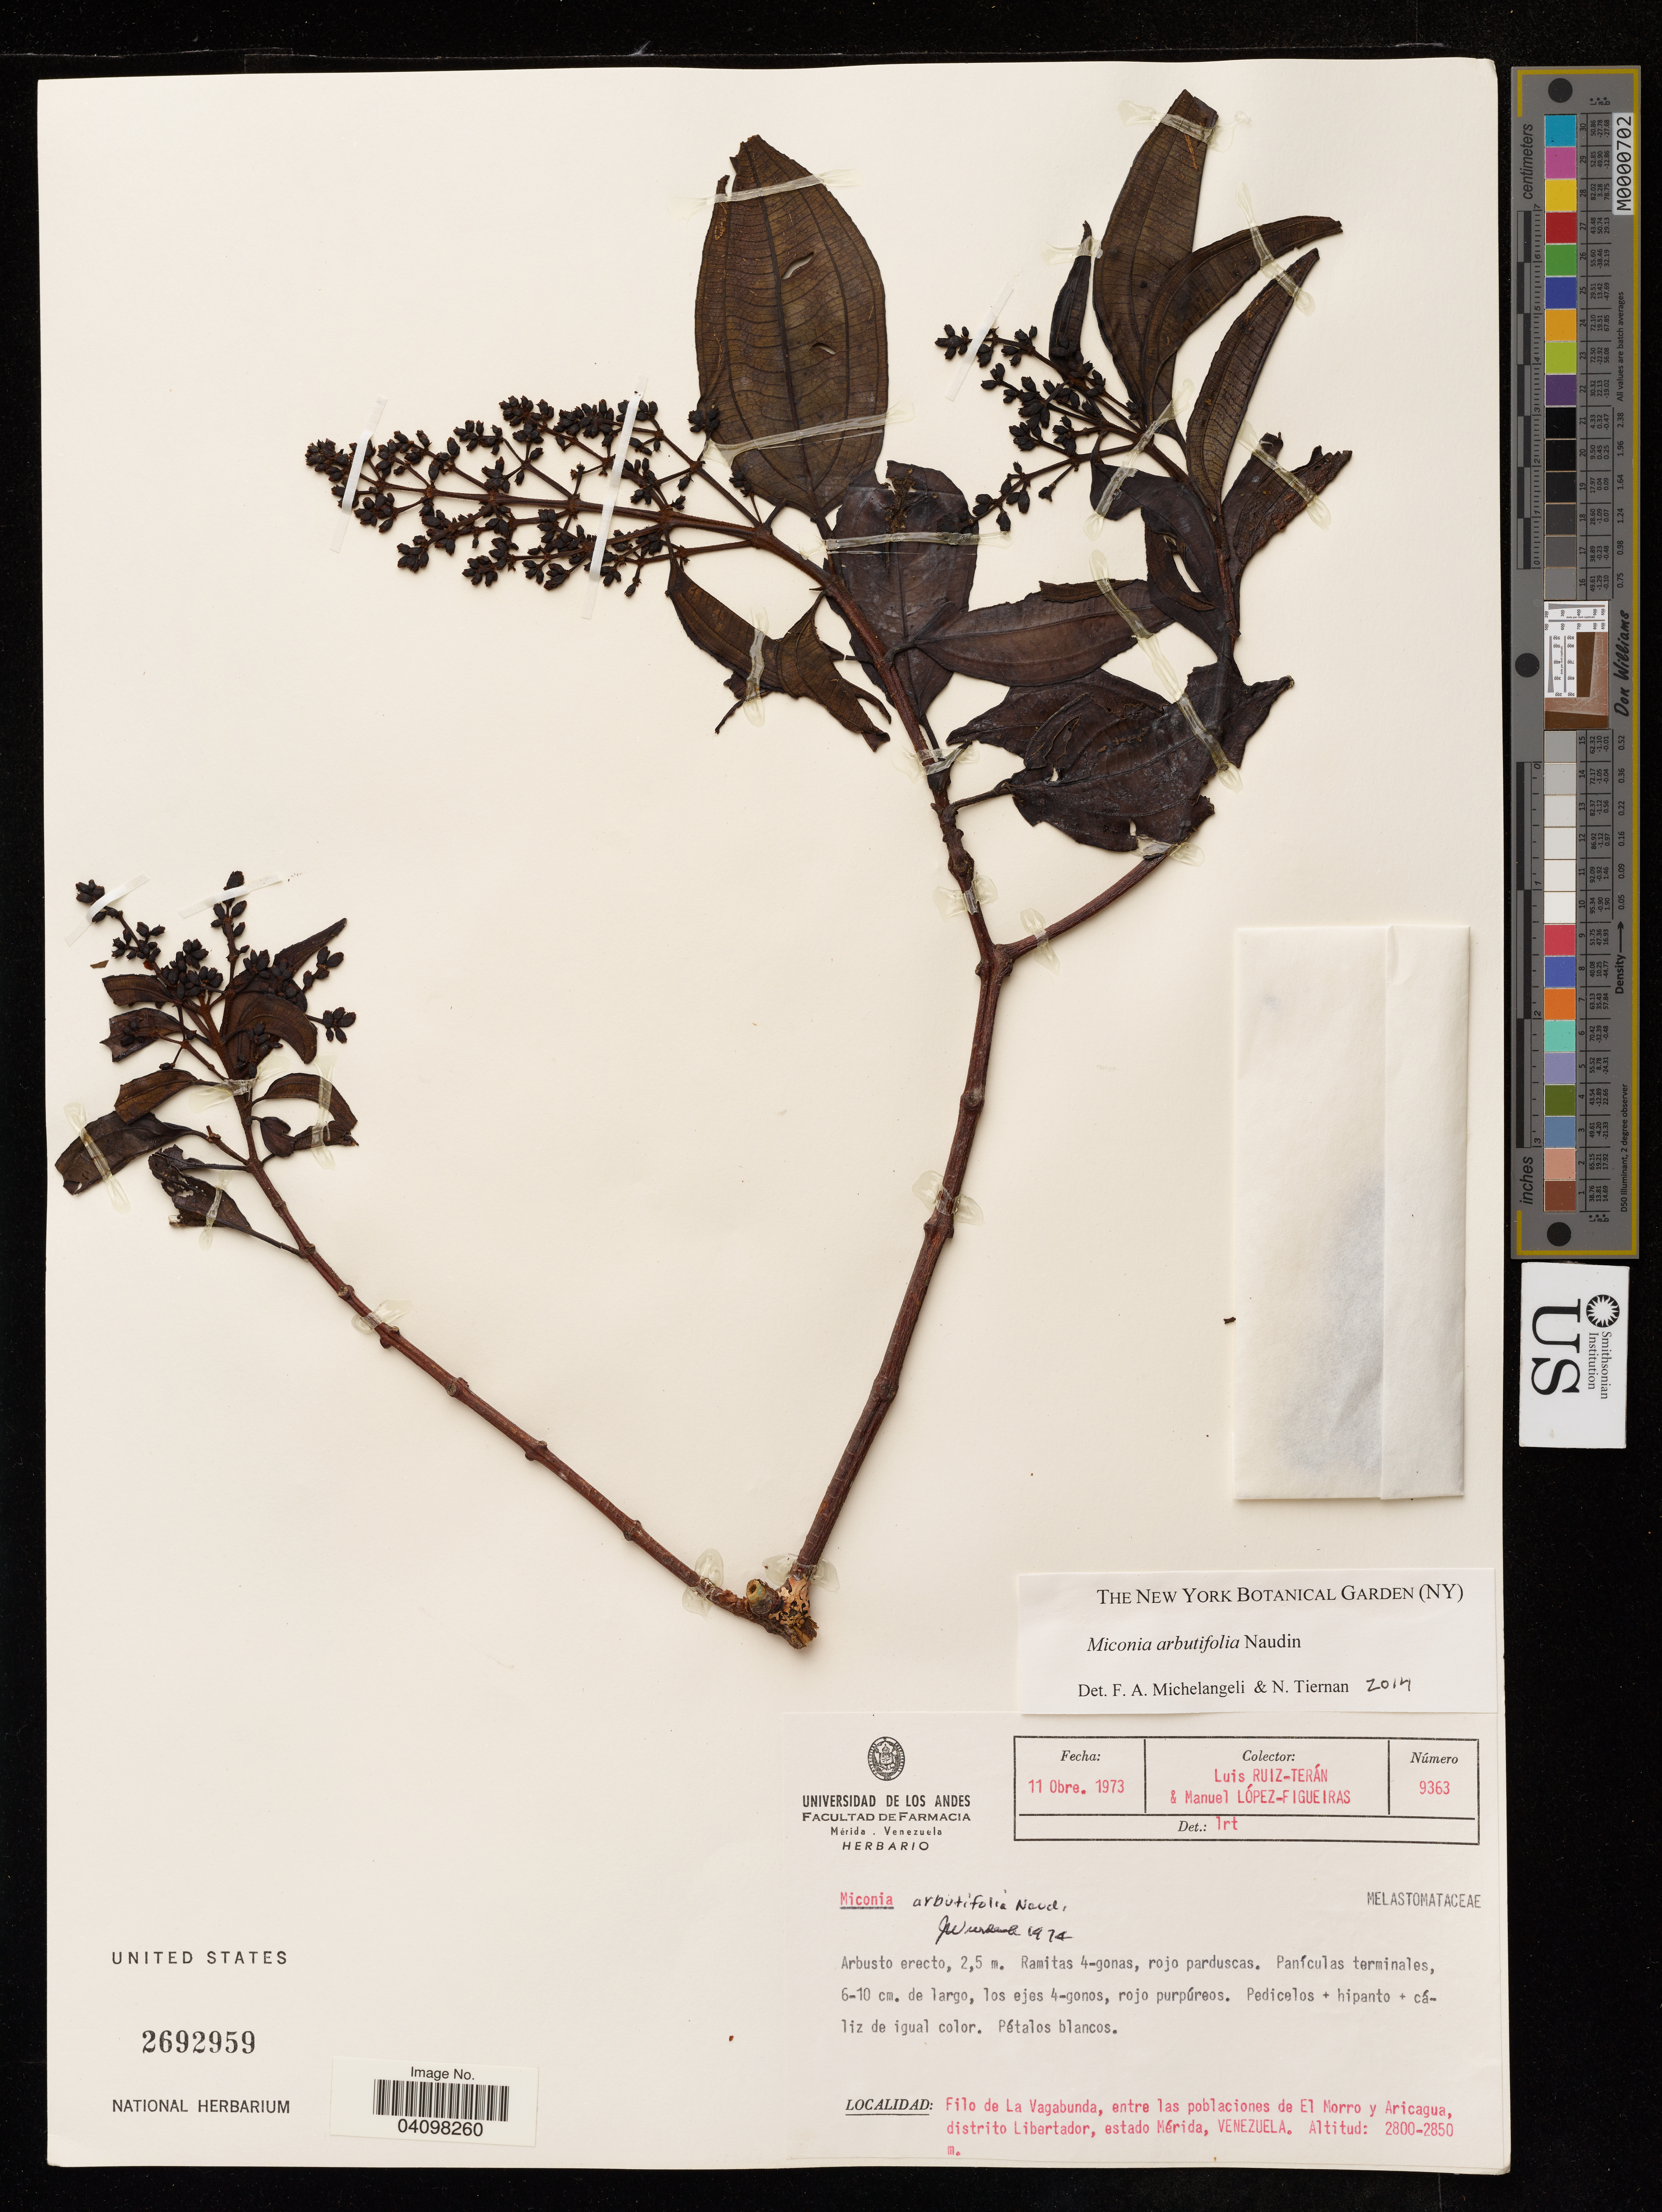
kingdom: Plantae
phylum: Tracheophyta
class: Magnoliopsida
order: Myrtales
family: Melastomataceae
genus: Miconia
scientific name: Miconia arbutifolia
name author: Naudin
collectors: L. E. Ruíz-Terán & M. López Figueiras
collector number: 9363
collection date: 1973-10-11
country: Venezuela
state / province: Merida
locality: Filo de La Vagabunda, entre las poblaciones de El Morro y Aricagua, distrito Libertador.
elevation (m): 2800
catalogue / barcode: US 2692959